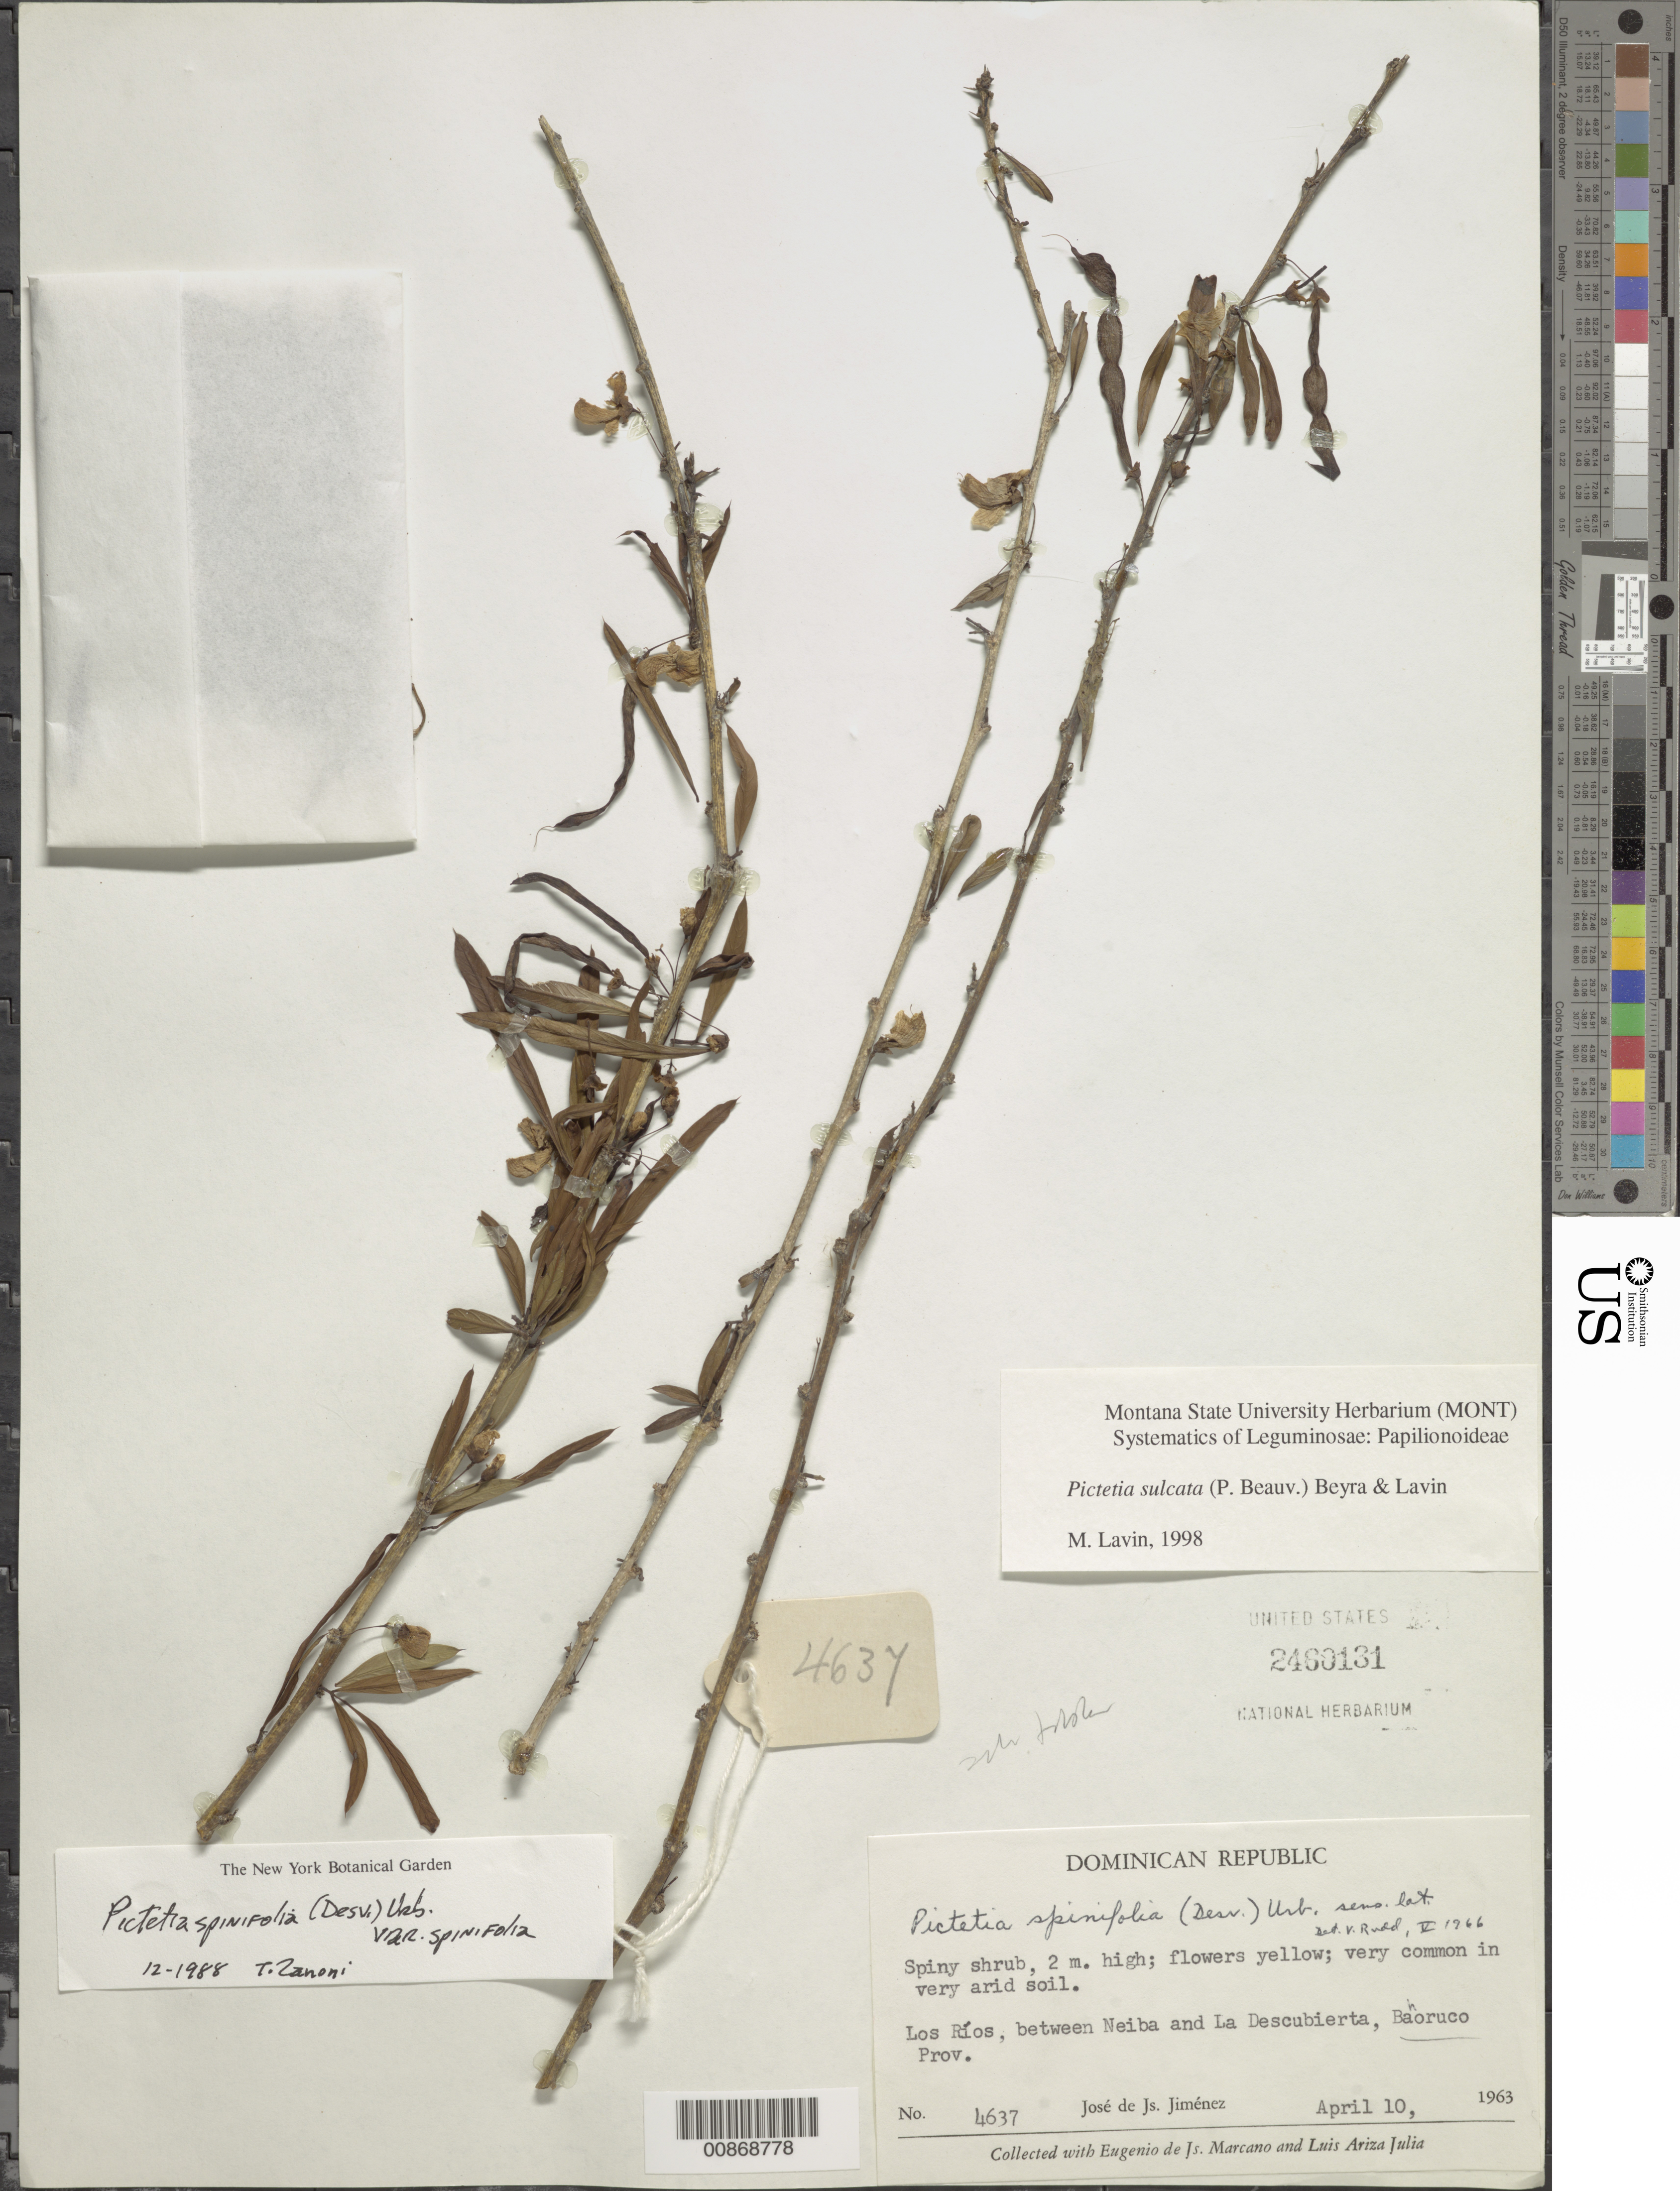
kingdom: Plantae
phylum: Tracheophyta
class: Magnoliopsida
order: Fabales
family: Fabaceae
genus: Pictetia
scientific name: Pictetia sulcata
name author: (P. Beauv.) Beyra & Lavin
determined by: Lavin, M.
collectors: J. J. Jiménez Almonte, E. J. Marcano F. & L. Ariza-Julia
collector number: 4637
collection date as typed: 10 Apr 1963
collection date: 1963-04-10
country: Dominican Republic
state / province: Baoruco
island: Hispaniola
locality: Los Ríos, between Neiba and La Descubierta.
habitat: Very common in very arid soil.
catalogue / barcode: US 2460131